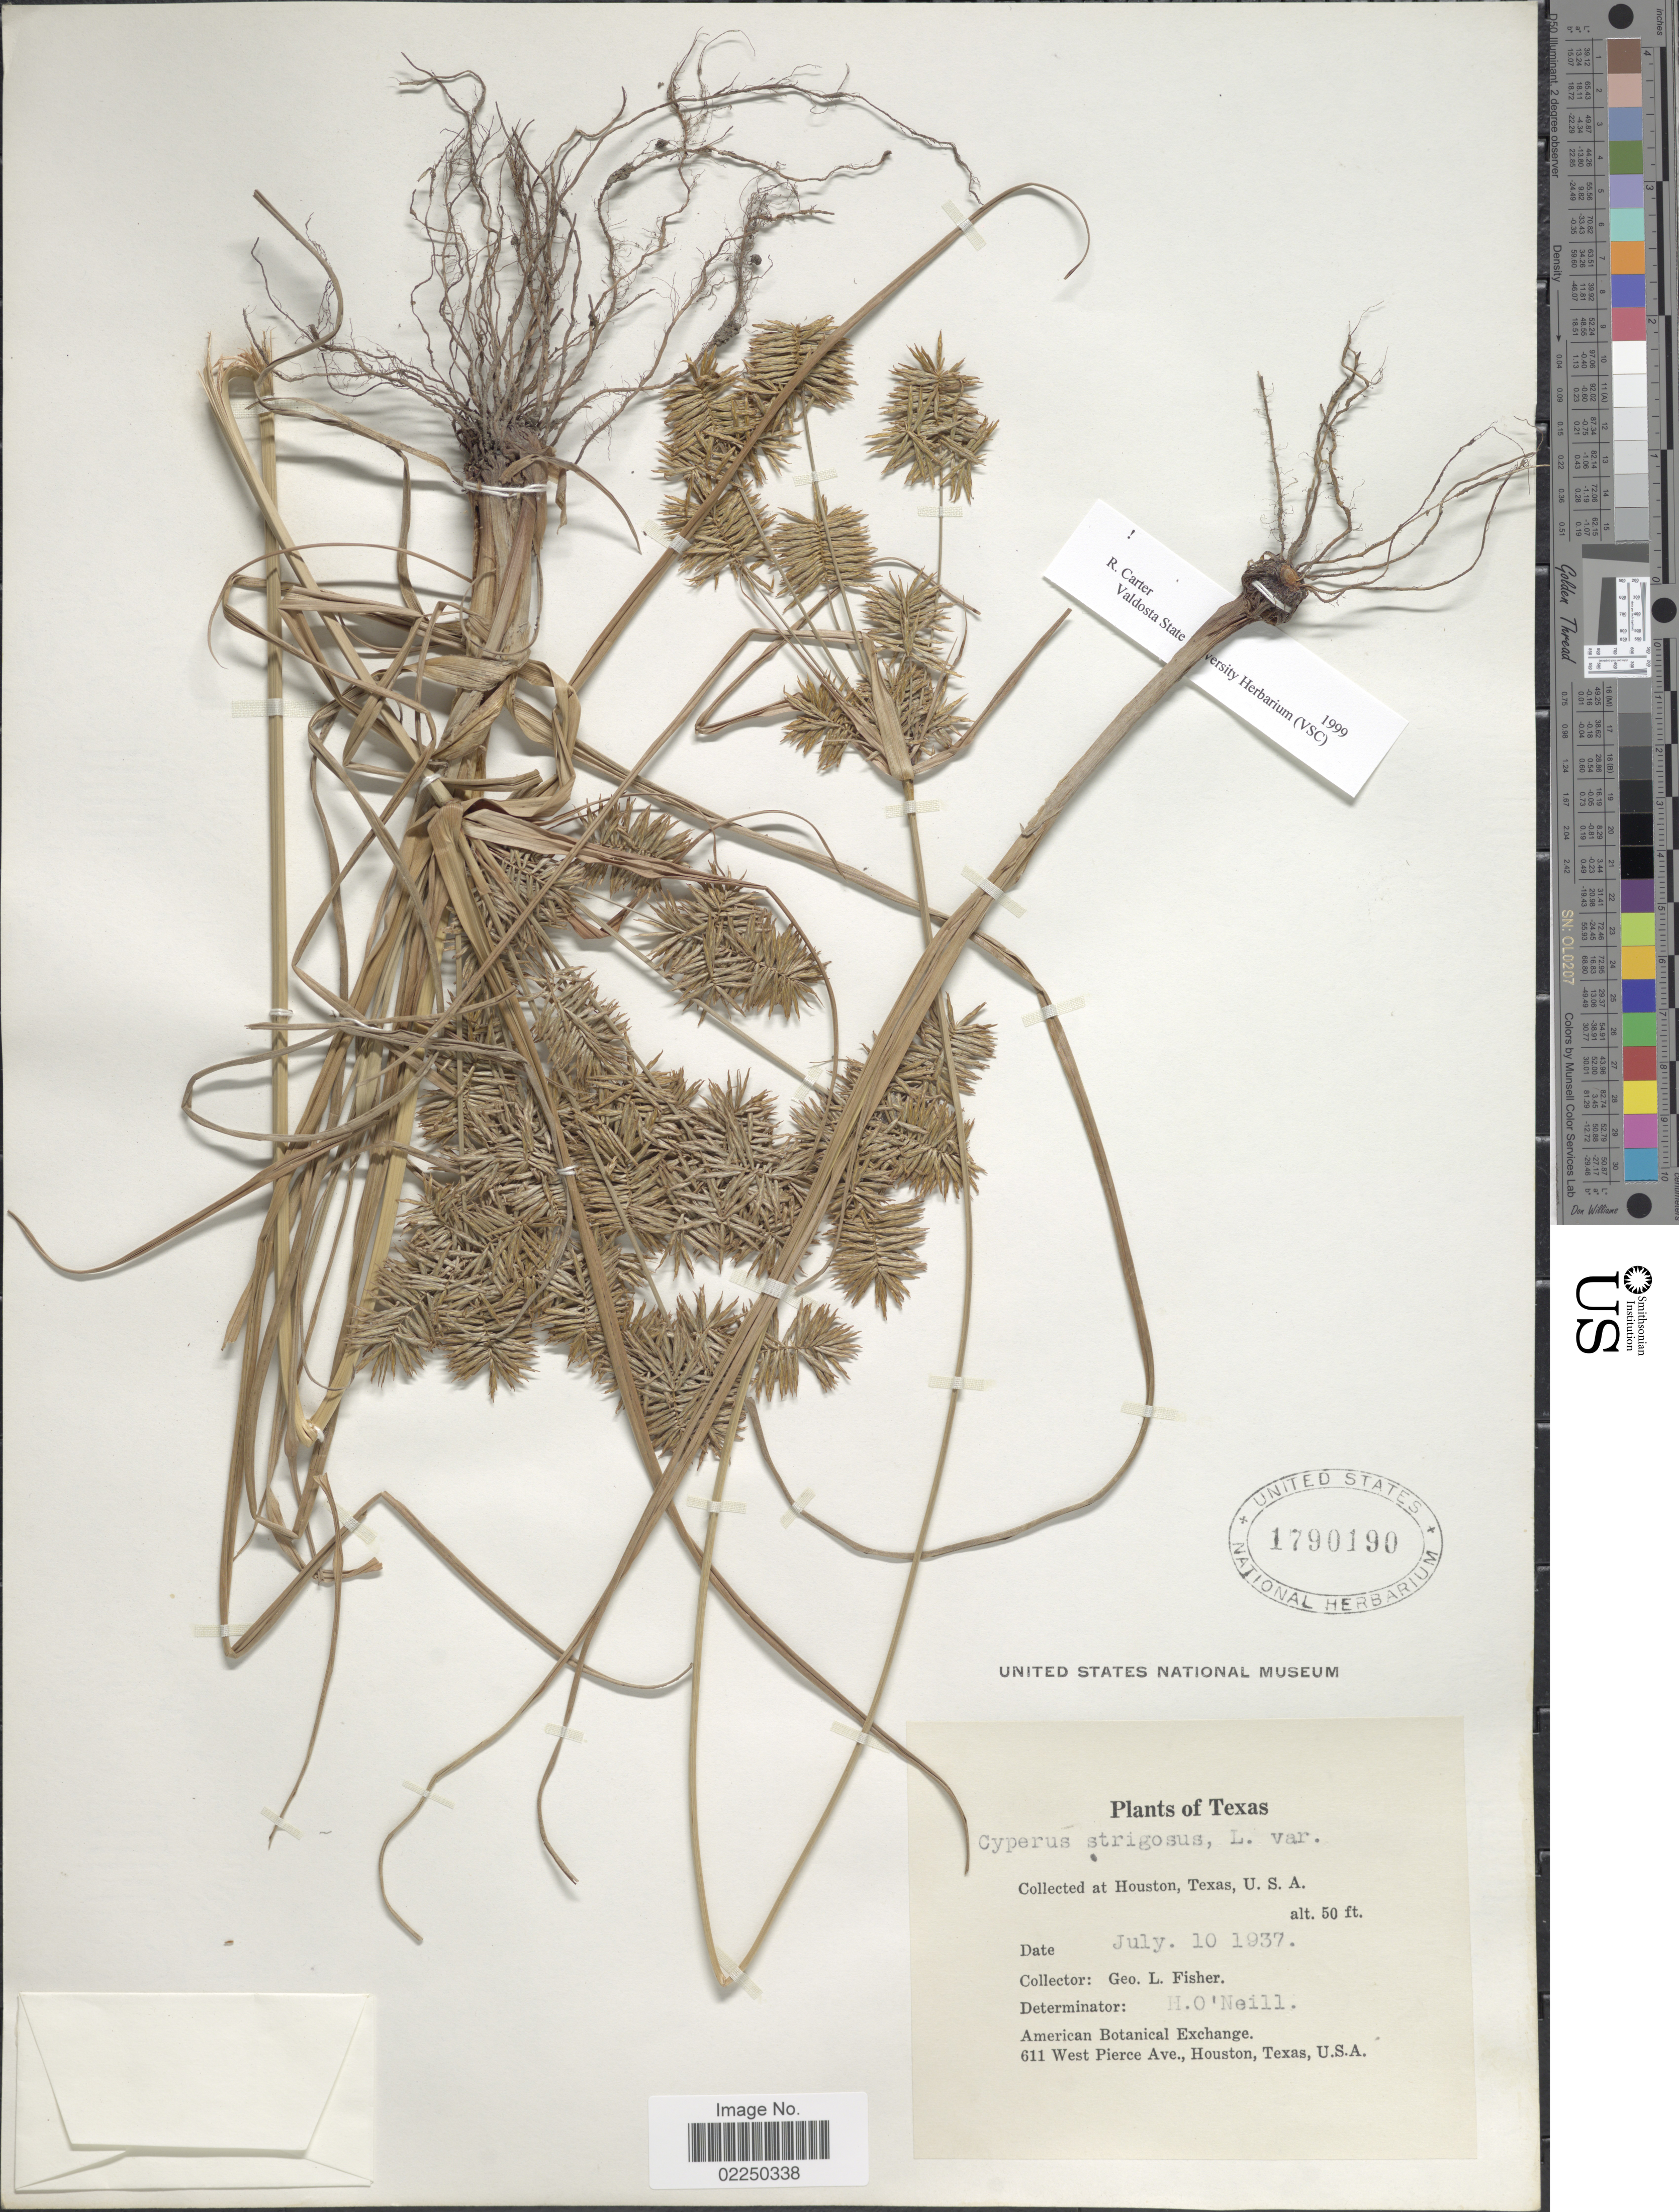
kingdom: Plantae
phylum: Tracheophyta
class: Liliopsida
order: Poales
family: Cyperaceae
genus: Cyperus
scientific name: Cyperus strigosus L.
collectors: G. L. Fisher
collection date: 1939-07-10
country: United States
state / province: Texas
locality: Houston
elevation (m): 15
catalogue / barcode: US 1790190